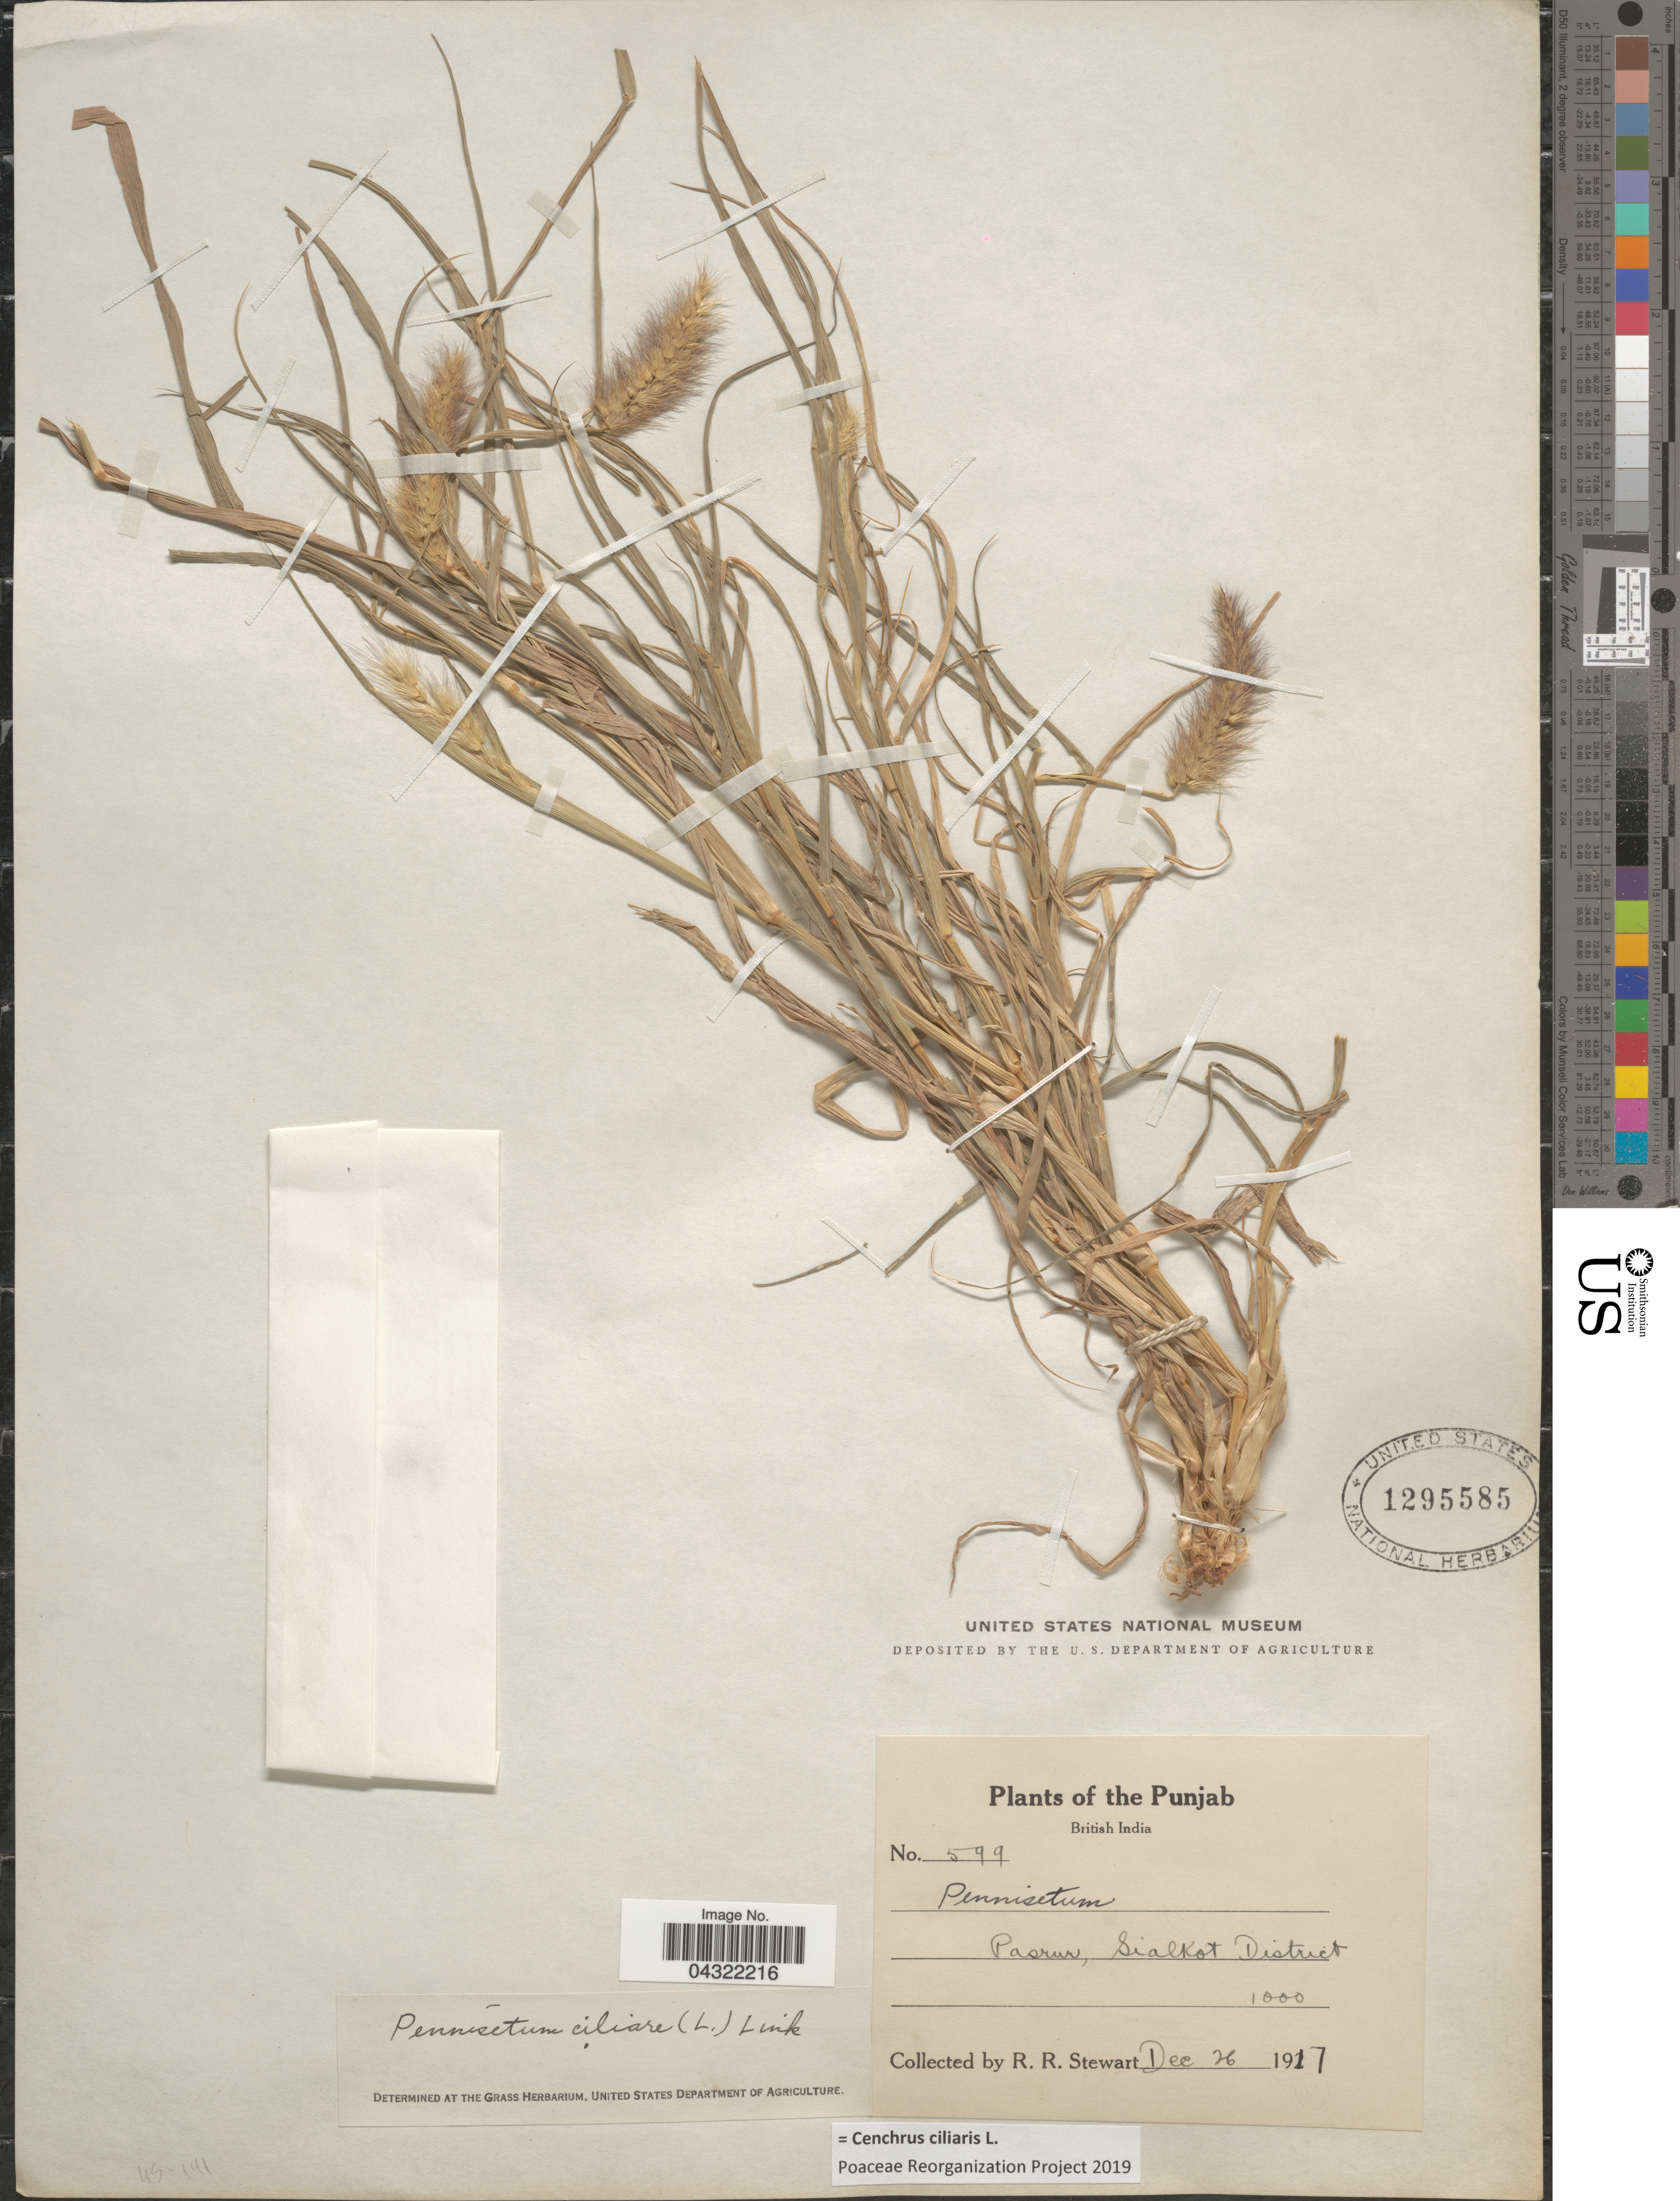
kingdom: Plantae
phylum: Tracheophyta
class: Liliopsida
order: Poales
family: Poaceae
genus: Cenchrus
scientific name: Cenchrus ciliaris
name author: L.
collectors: R. Stewart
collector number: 599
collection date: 1917-12-26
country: India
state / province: Punjab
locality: The Punjab. British India. Pasrur, Sialkot District.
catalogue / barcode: US 1295585